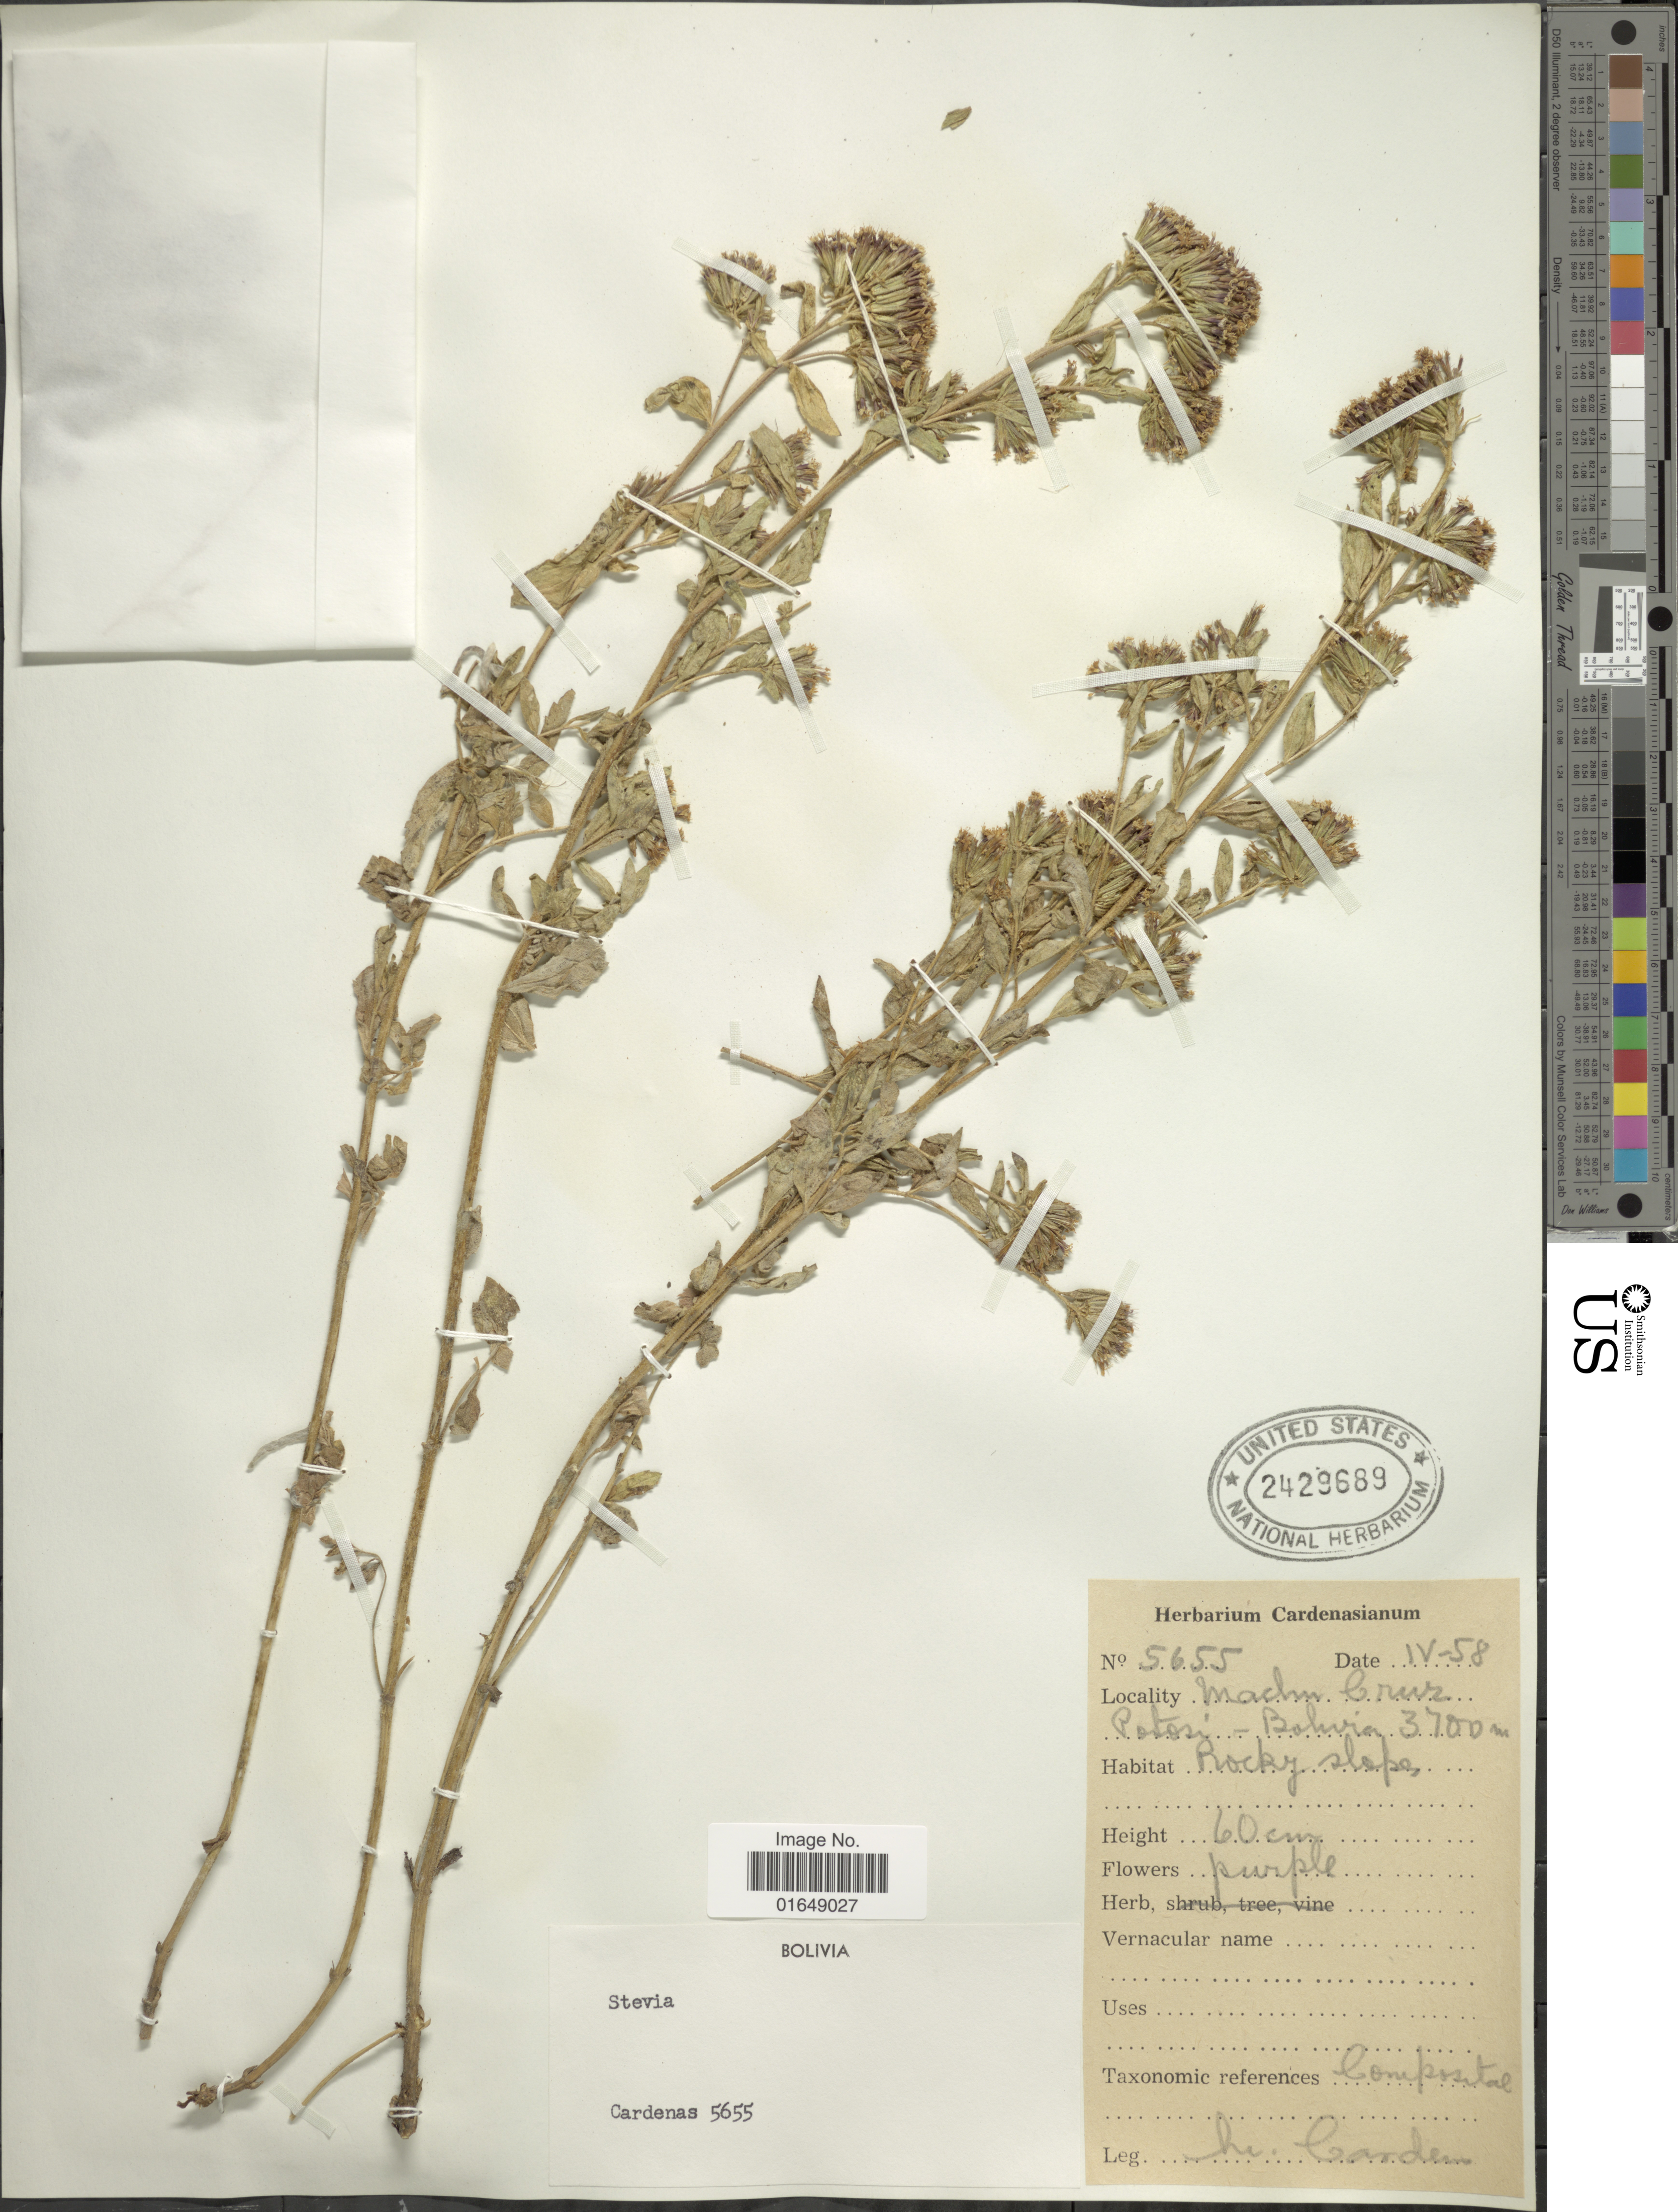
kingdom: Plantae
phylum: Tracheophyta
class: Magnoliopsida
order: Asterales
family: Asteraceae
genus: Stevia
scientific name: Stevia sp.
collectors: M. Cárdenas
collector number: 5655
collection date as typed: Transcribed d/m/y: /4/58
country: Bolivia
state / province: Potosi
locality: Machu Cruz.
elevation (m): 3700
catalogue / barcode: US 2429689